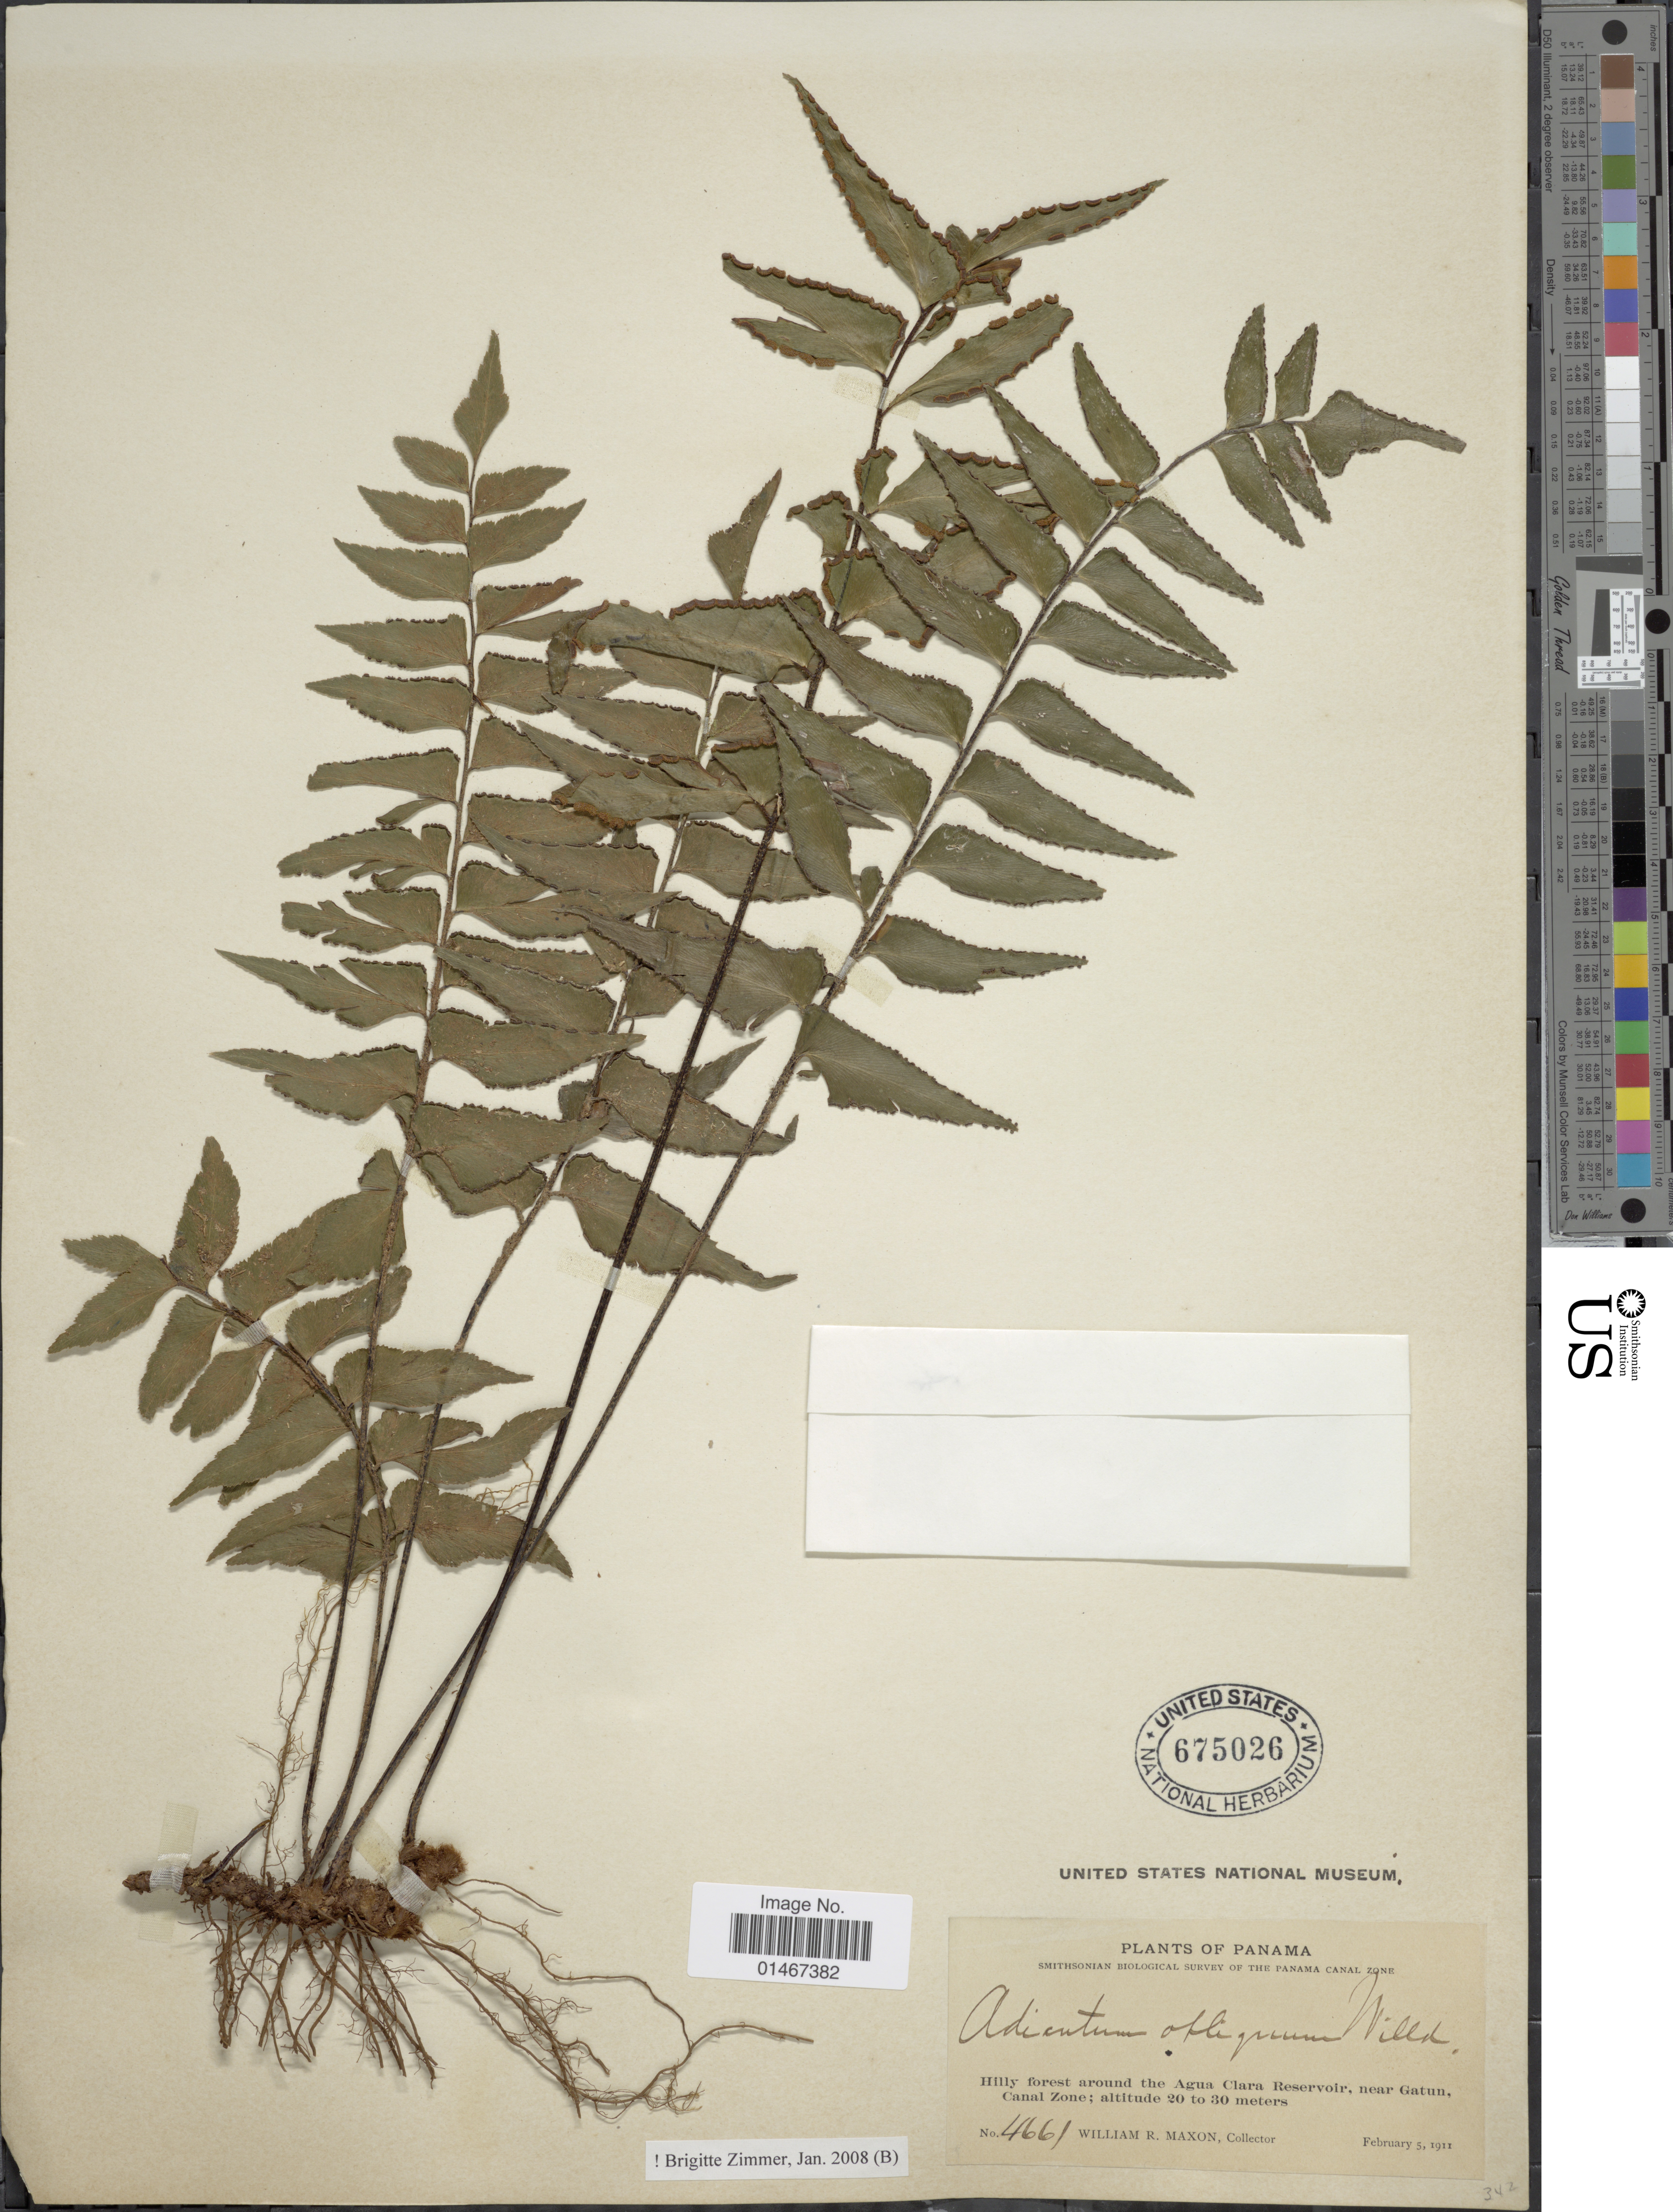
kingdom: Plantae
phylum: Tracheophyta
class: Polypodiopsida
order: Polypodiales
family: Pteridaceae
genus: Adiantum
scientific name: Adiantum obliquum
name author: Willd.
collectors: W. R. Maxon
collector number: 4661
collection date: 1911-02-05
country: Panama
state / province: Colón / Panamá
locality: Hilly forest around the Agua Clara Reservoir, near Gatun, Canal Zone.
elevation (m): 20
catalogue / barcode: US 675026